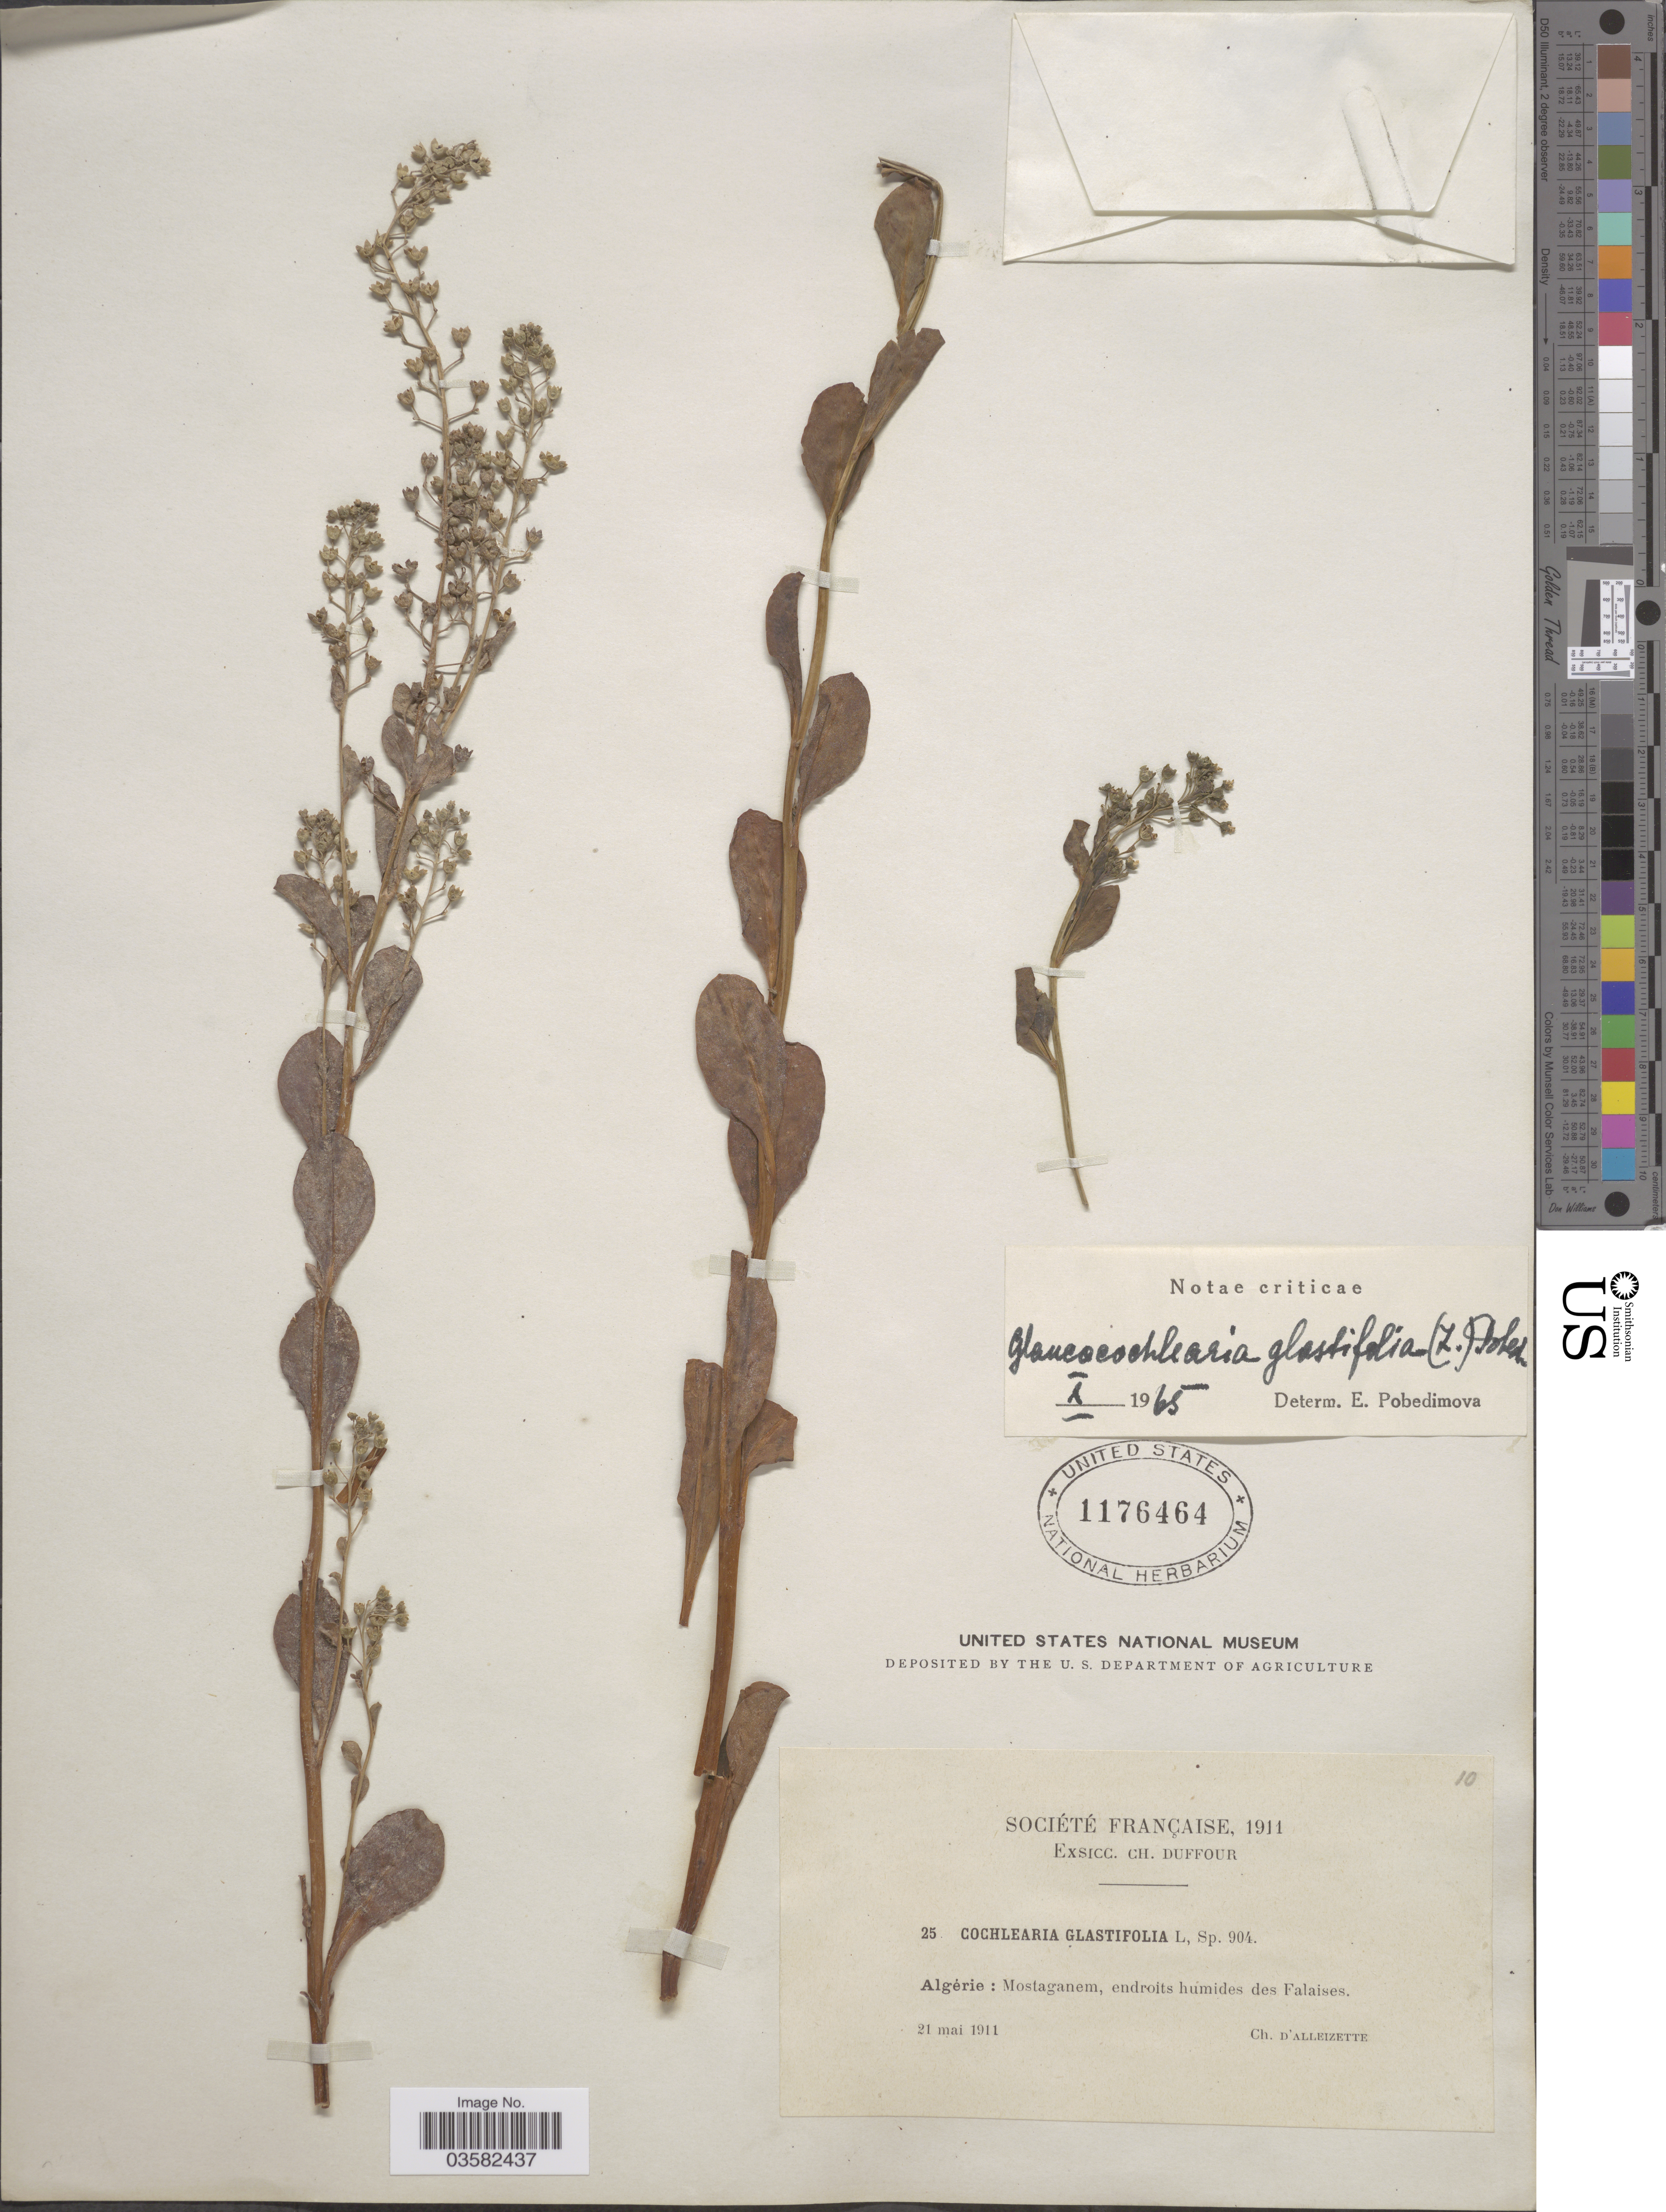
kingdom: Plantae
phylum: Tracheophyta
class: Magnoliopsida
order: Brassicales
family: Brassicaceae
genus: Glaucocochlearia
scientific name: Glaucocochlearia glastifolia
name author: (L.) Pobed.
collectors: D'alleizette, CH.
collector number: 25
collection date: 1911-05-21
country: Algeria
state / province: Mostaganem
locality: Endroits humides des Falaises.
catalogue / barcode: US 1176464